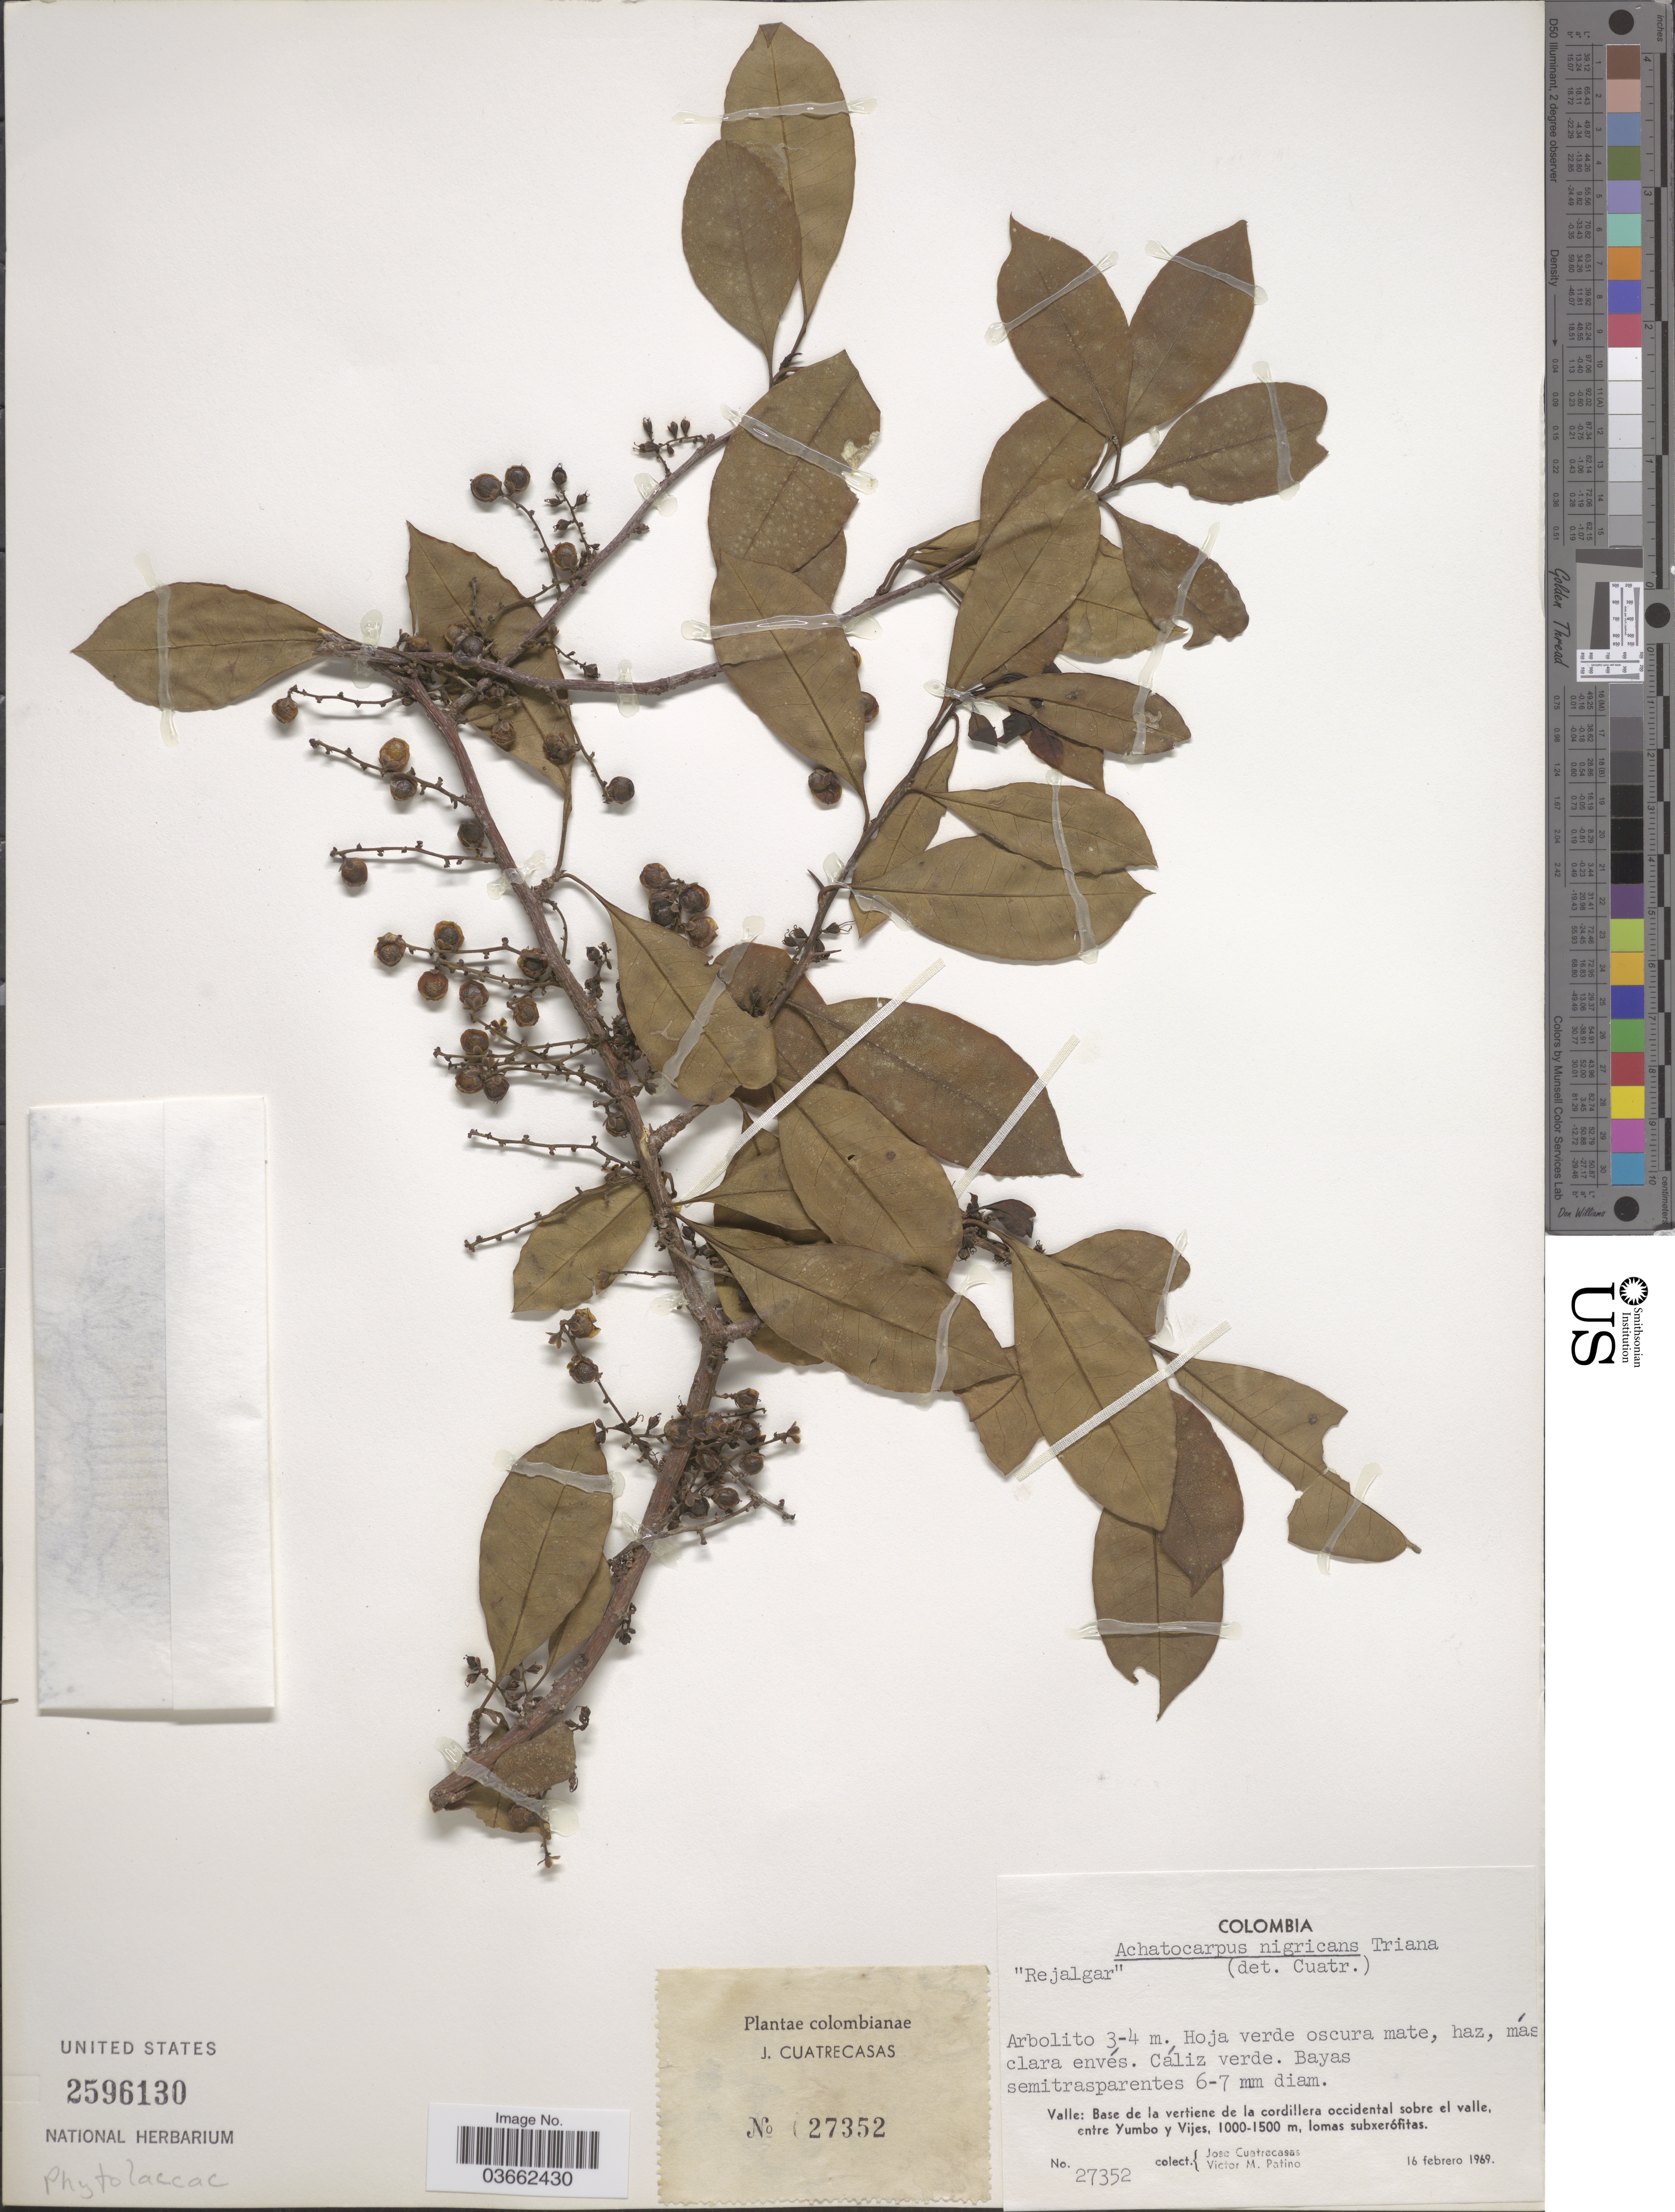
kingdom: Plantae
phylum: Tracheophyta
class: Magnoliopsida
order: Caryophyllales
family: Achatocarpaceae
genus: Achatocarpus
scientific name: Achatocarpus nigricans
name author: Triana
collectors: J. Cuatrecasas & V. M. Patiño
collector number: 27352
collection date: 1969-02-16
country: Colombia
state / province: Valle del Cauca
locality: Valle: Base de la vertiente de la cordillera occidental sobre el valle, entre Yumbo y Vijes.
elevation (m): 1000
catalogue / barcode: US 2596130